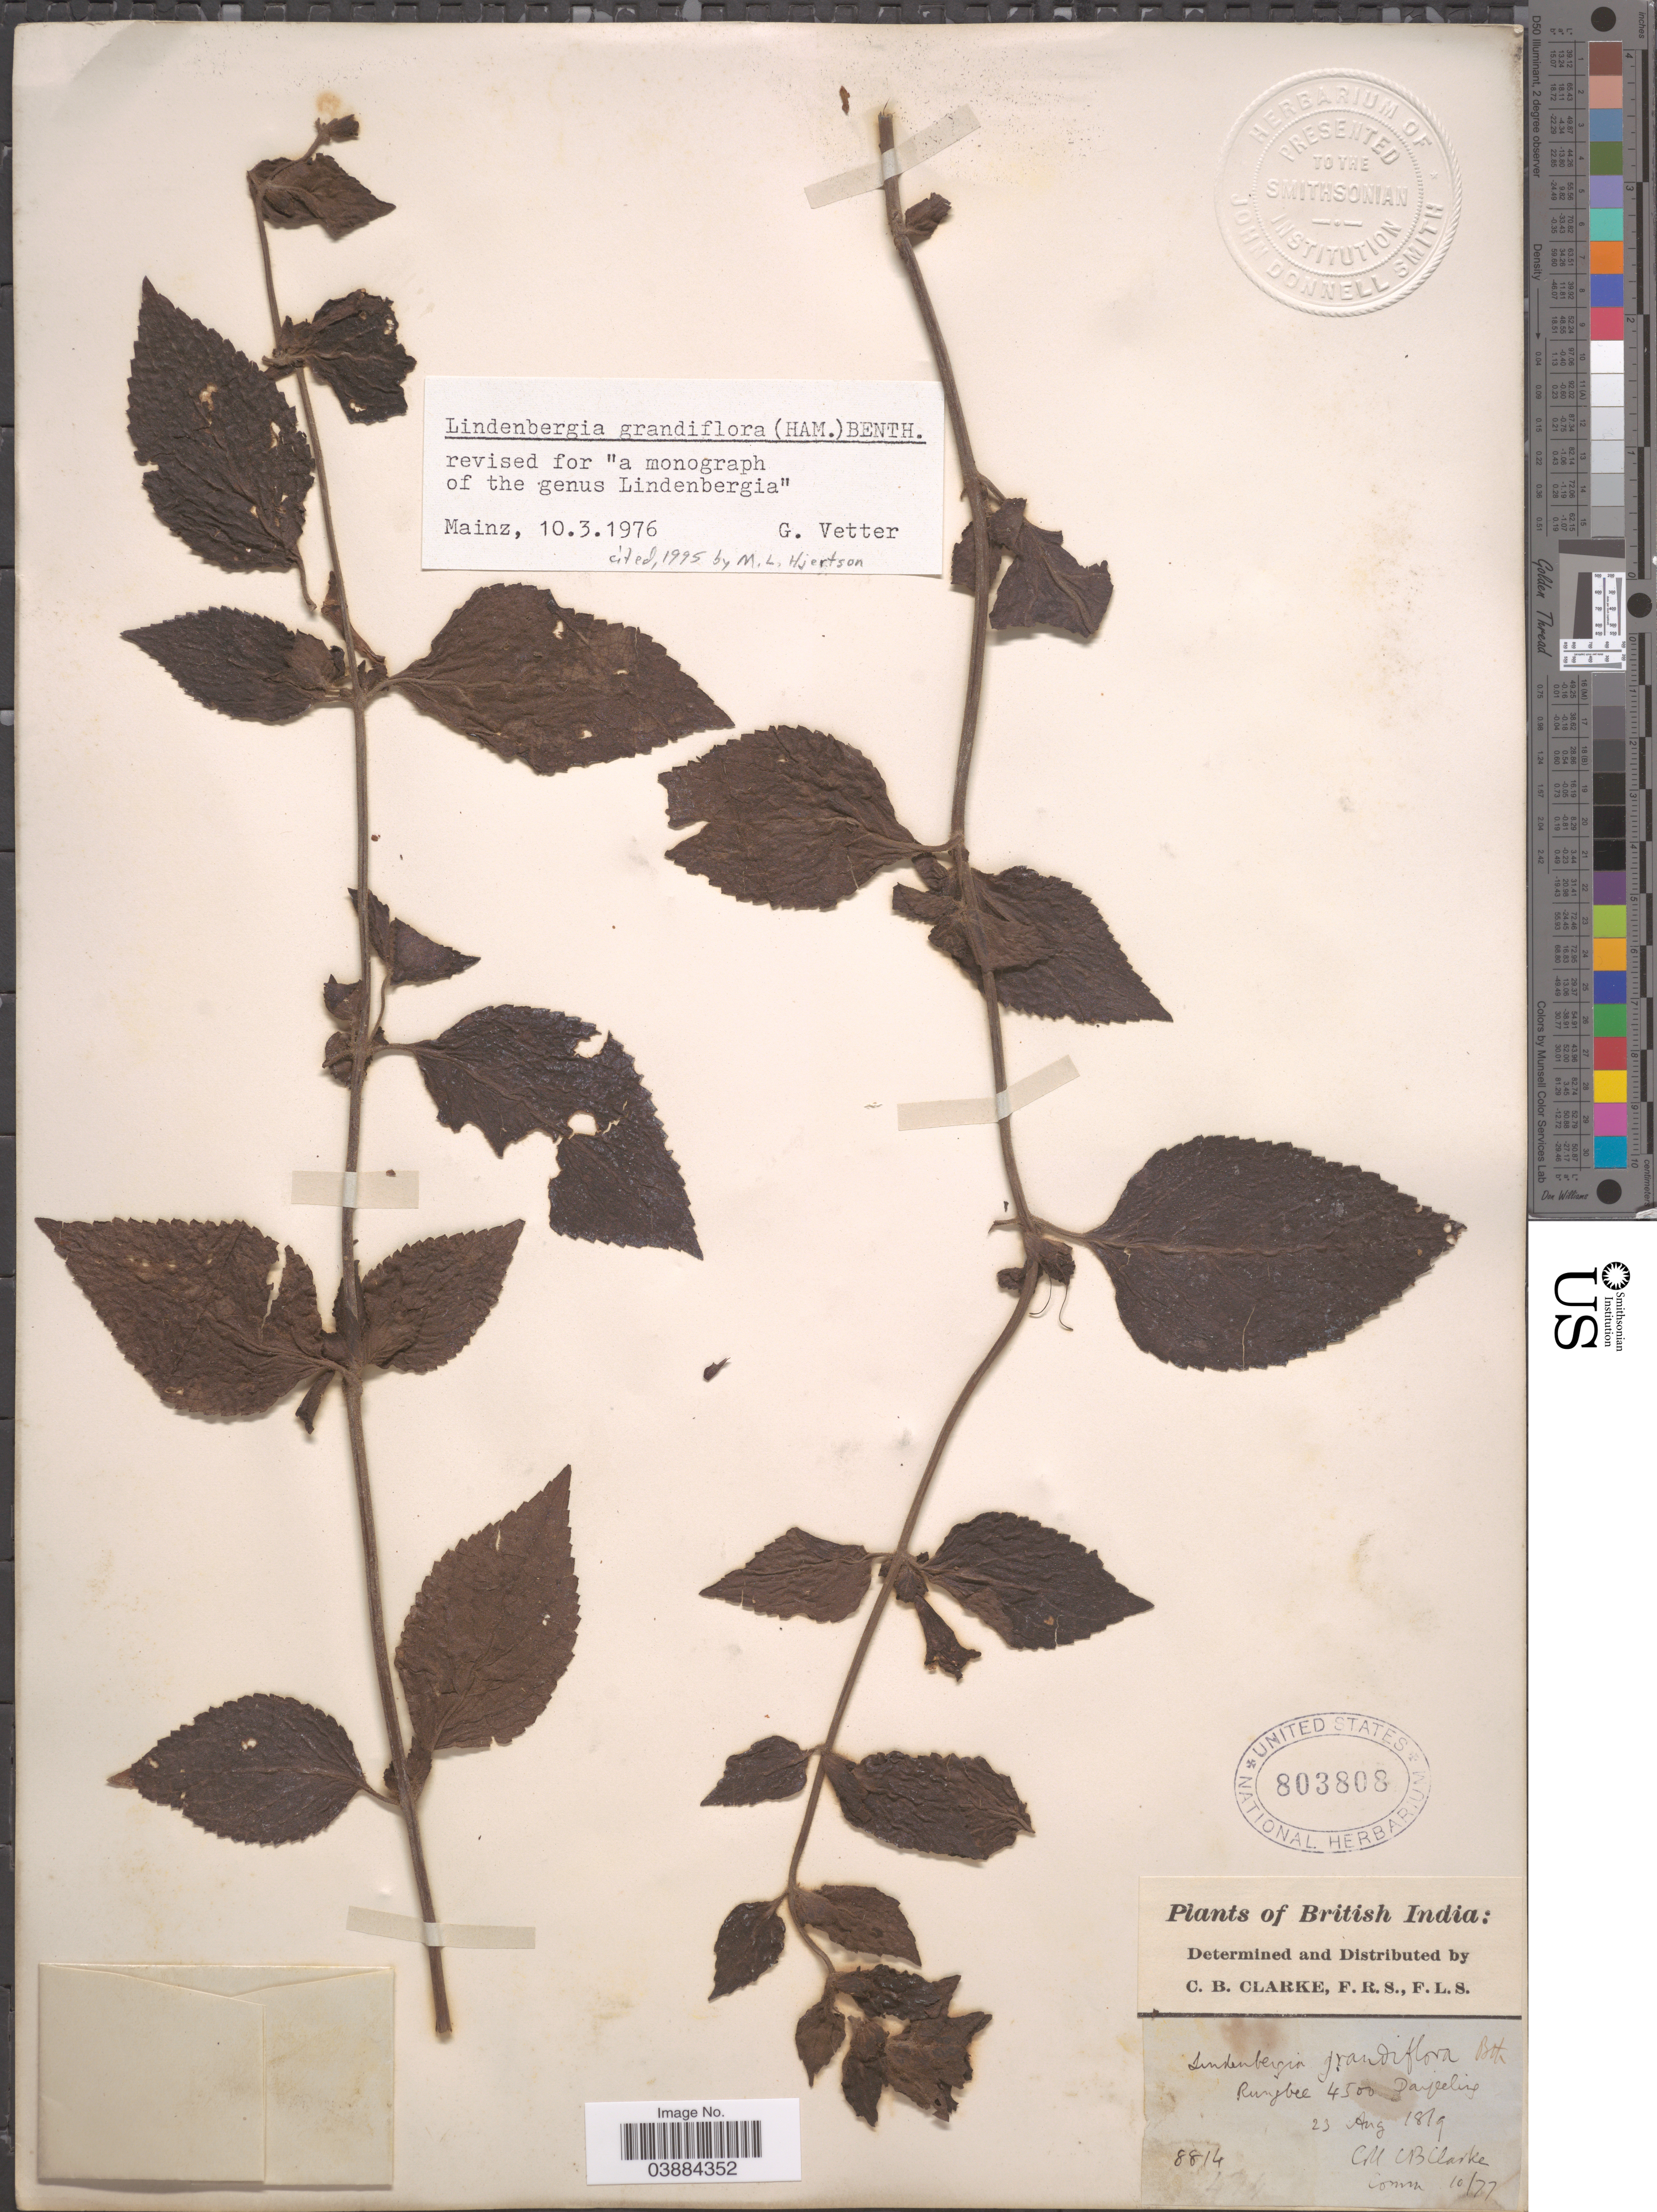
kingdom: Plantae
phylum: Tracheophyta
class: Magnoliopsida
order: Lamiales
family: Orobanchaceae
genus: Lindenbergia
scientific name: Lindenbergia grandiflora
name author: (Buch.-Ham. ex D. Don) Benth.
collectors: C. B. Clarke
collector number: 8814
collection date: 1819-08-23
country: India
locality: British India. Rungbee. Darjeeling.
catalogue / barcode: US 803808